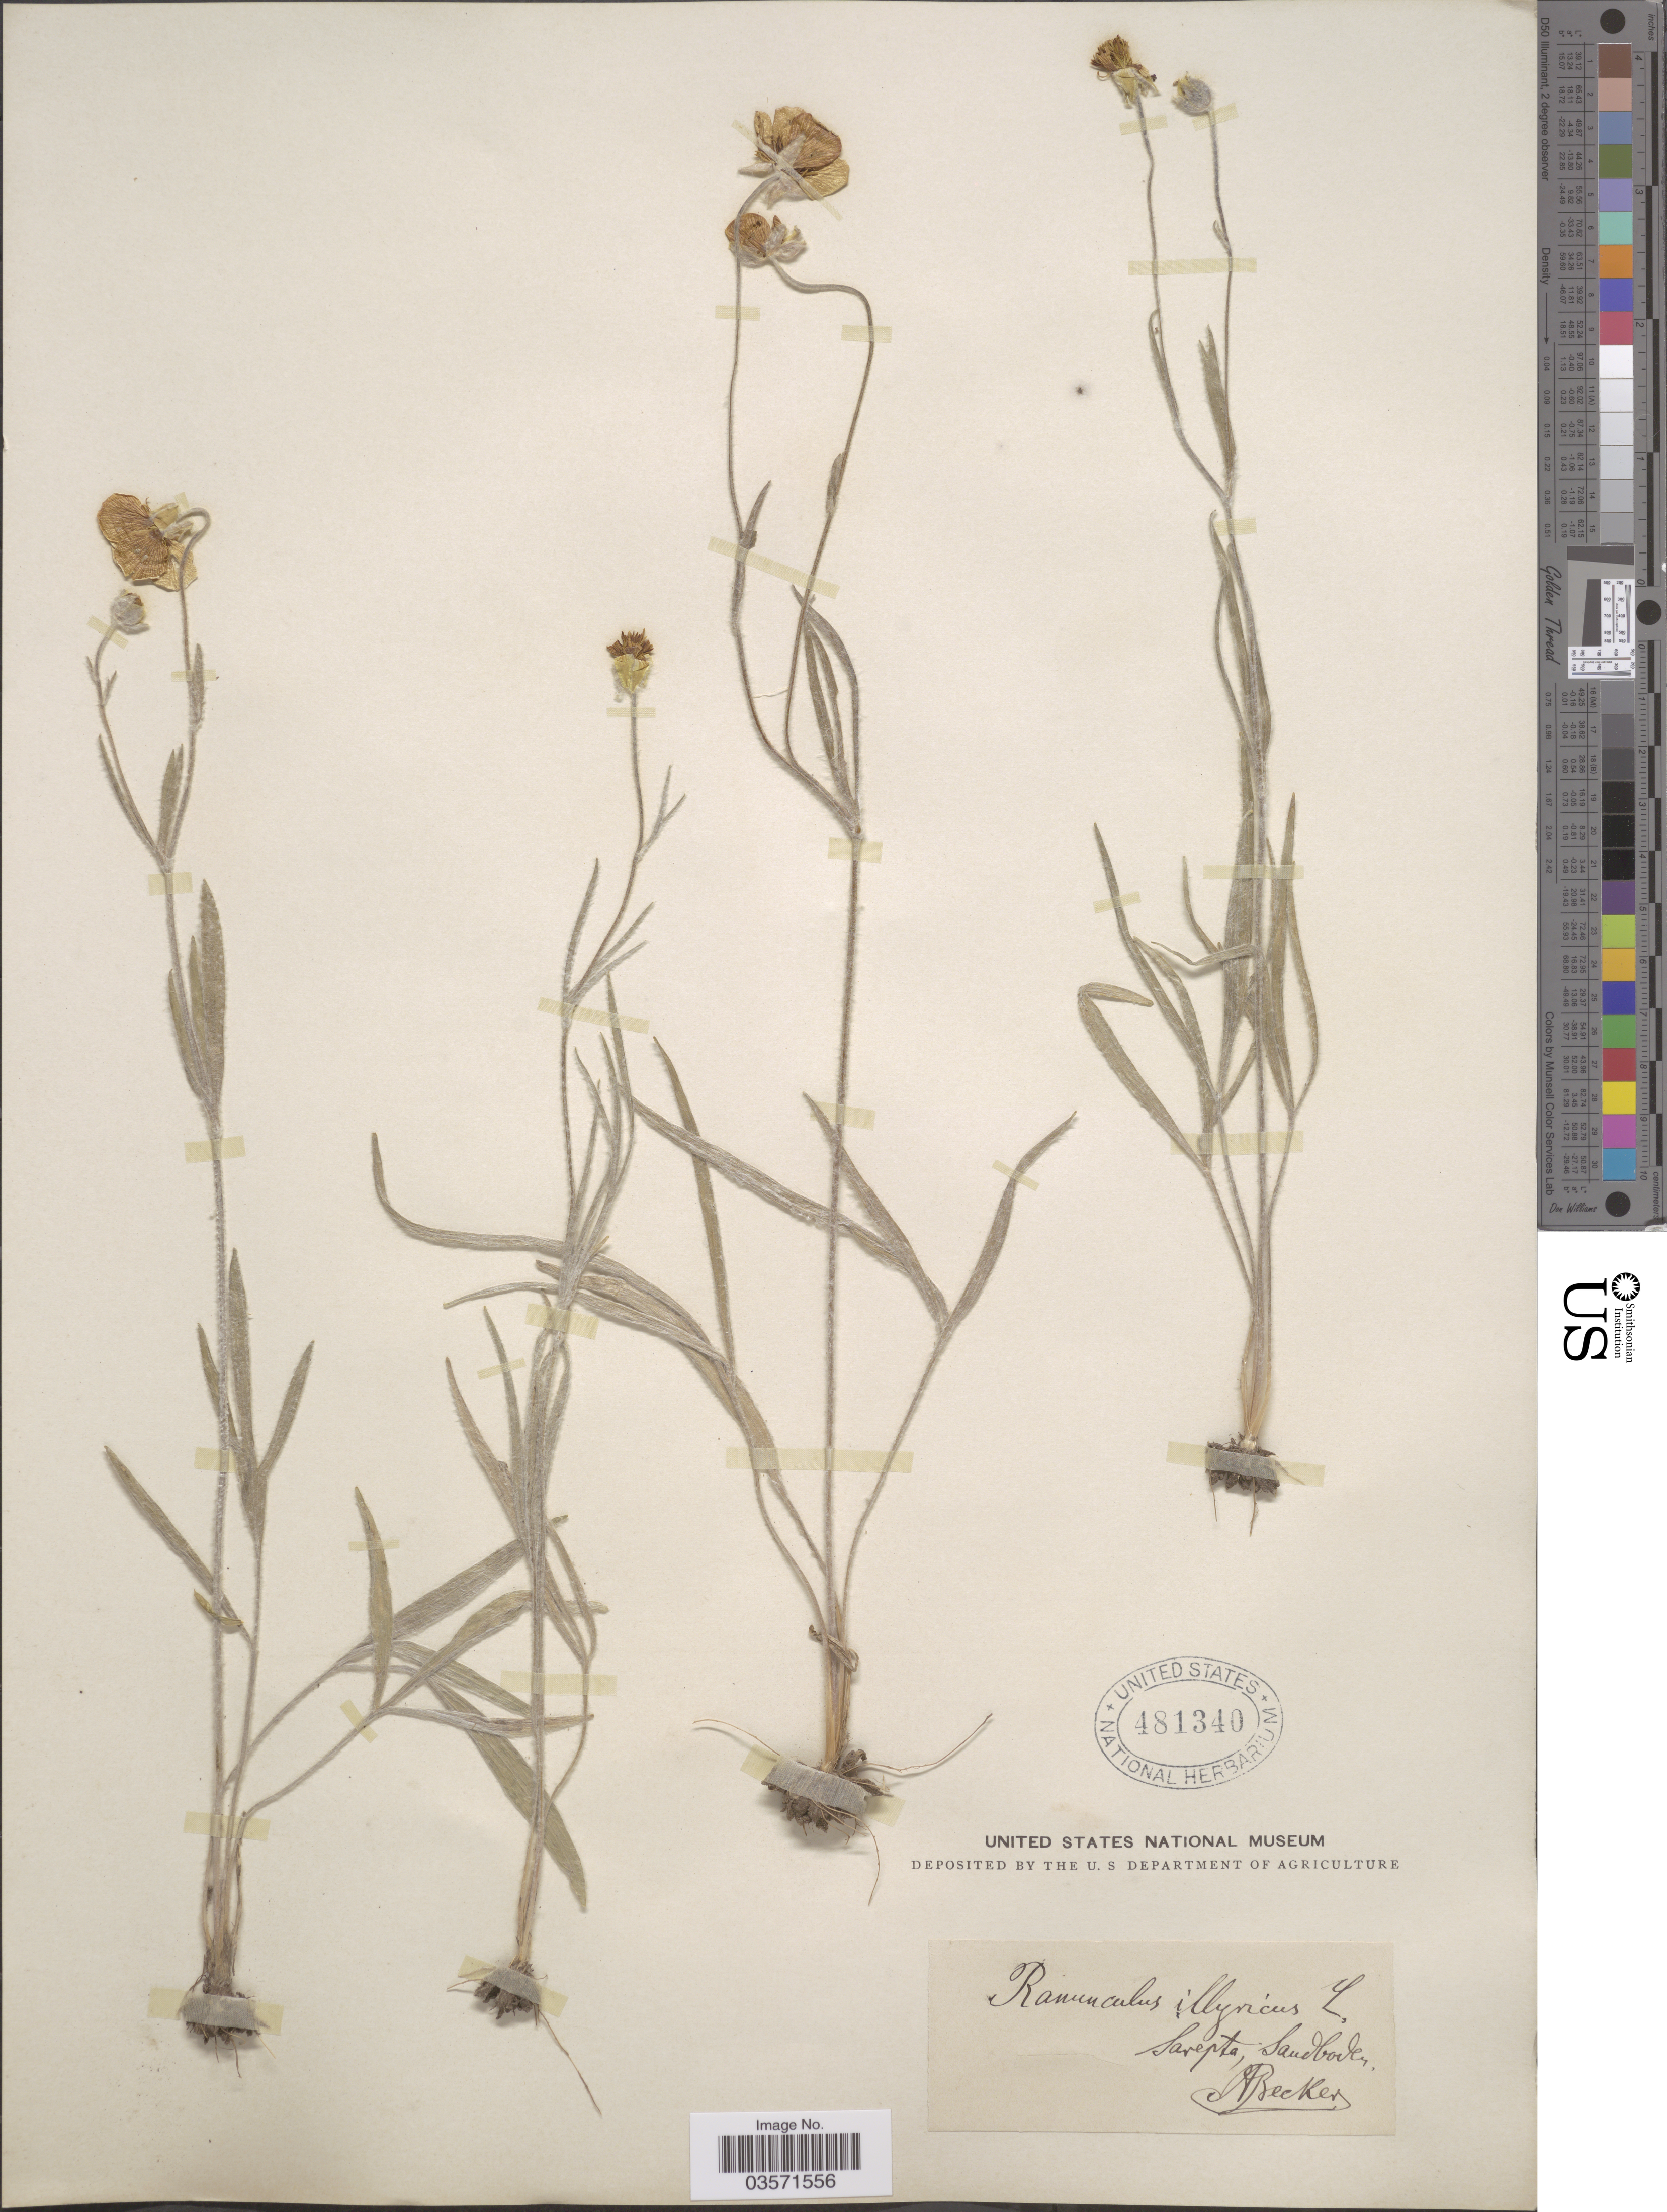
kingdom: Plantae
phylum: Tracheophyta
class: Magnoliopsida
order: Ranunculales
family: Ranunculaceae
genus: Ranunculus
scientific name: Ranunculus illyricus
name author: L.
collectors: A. Becker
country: Russian Federation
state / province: Volgograd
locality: Sarepta, Sandboden.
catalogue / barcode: US 481340